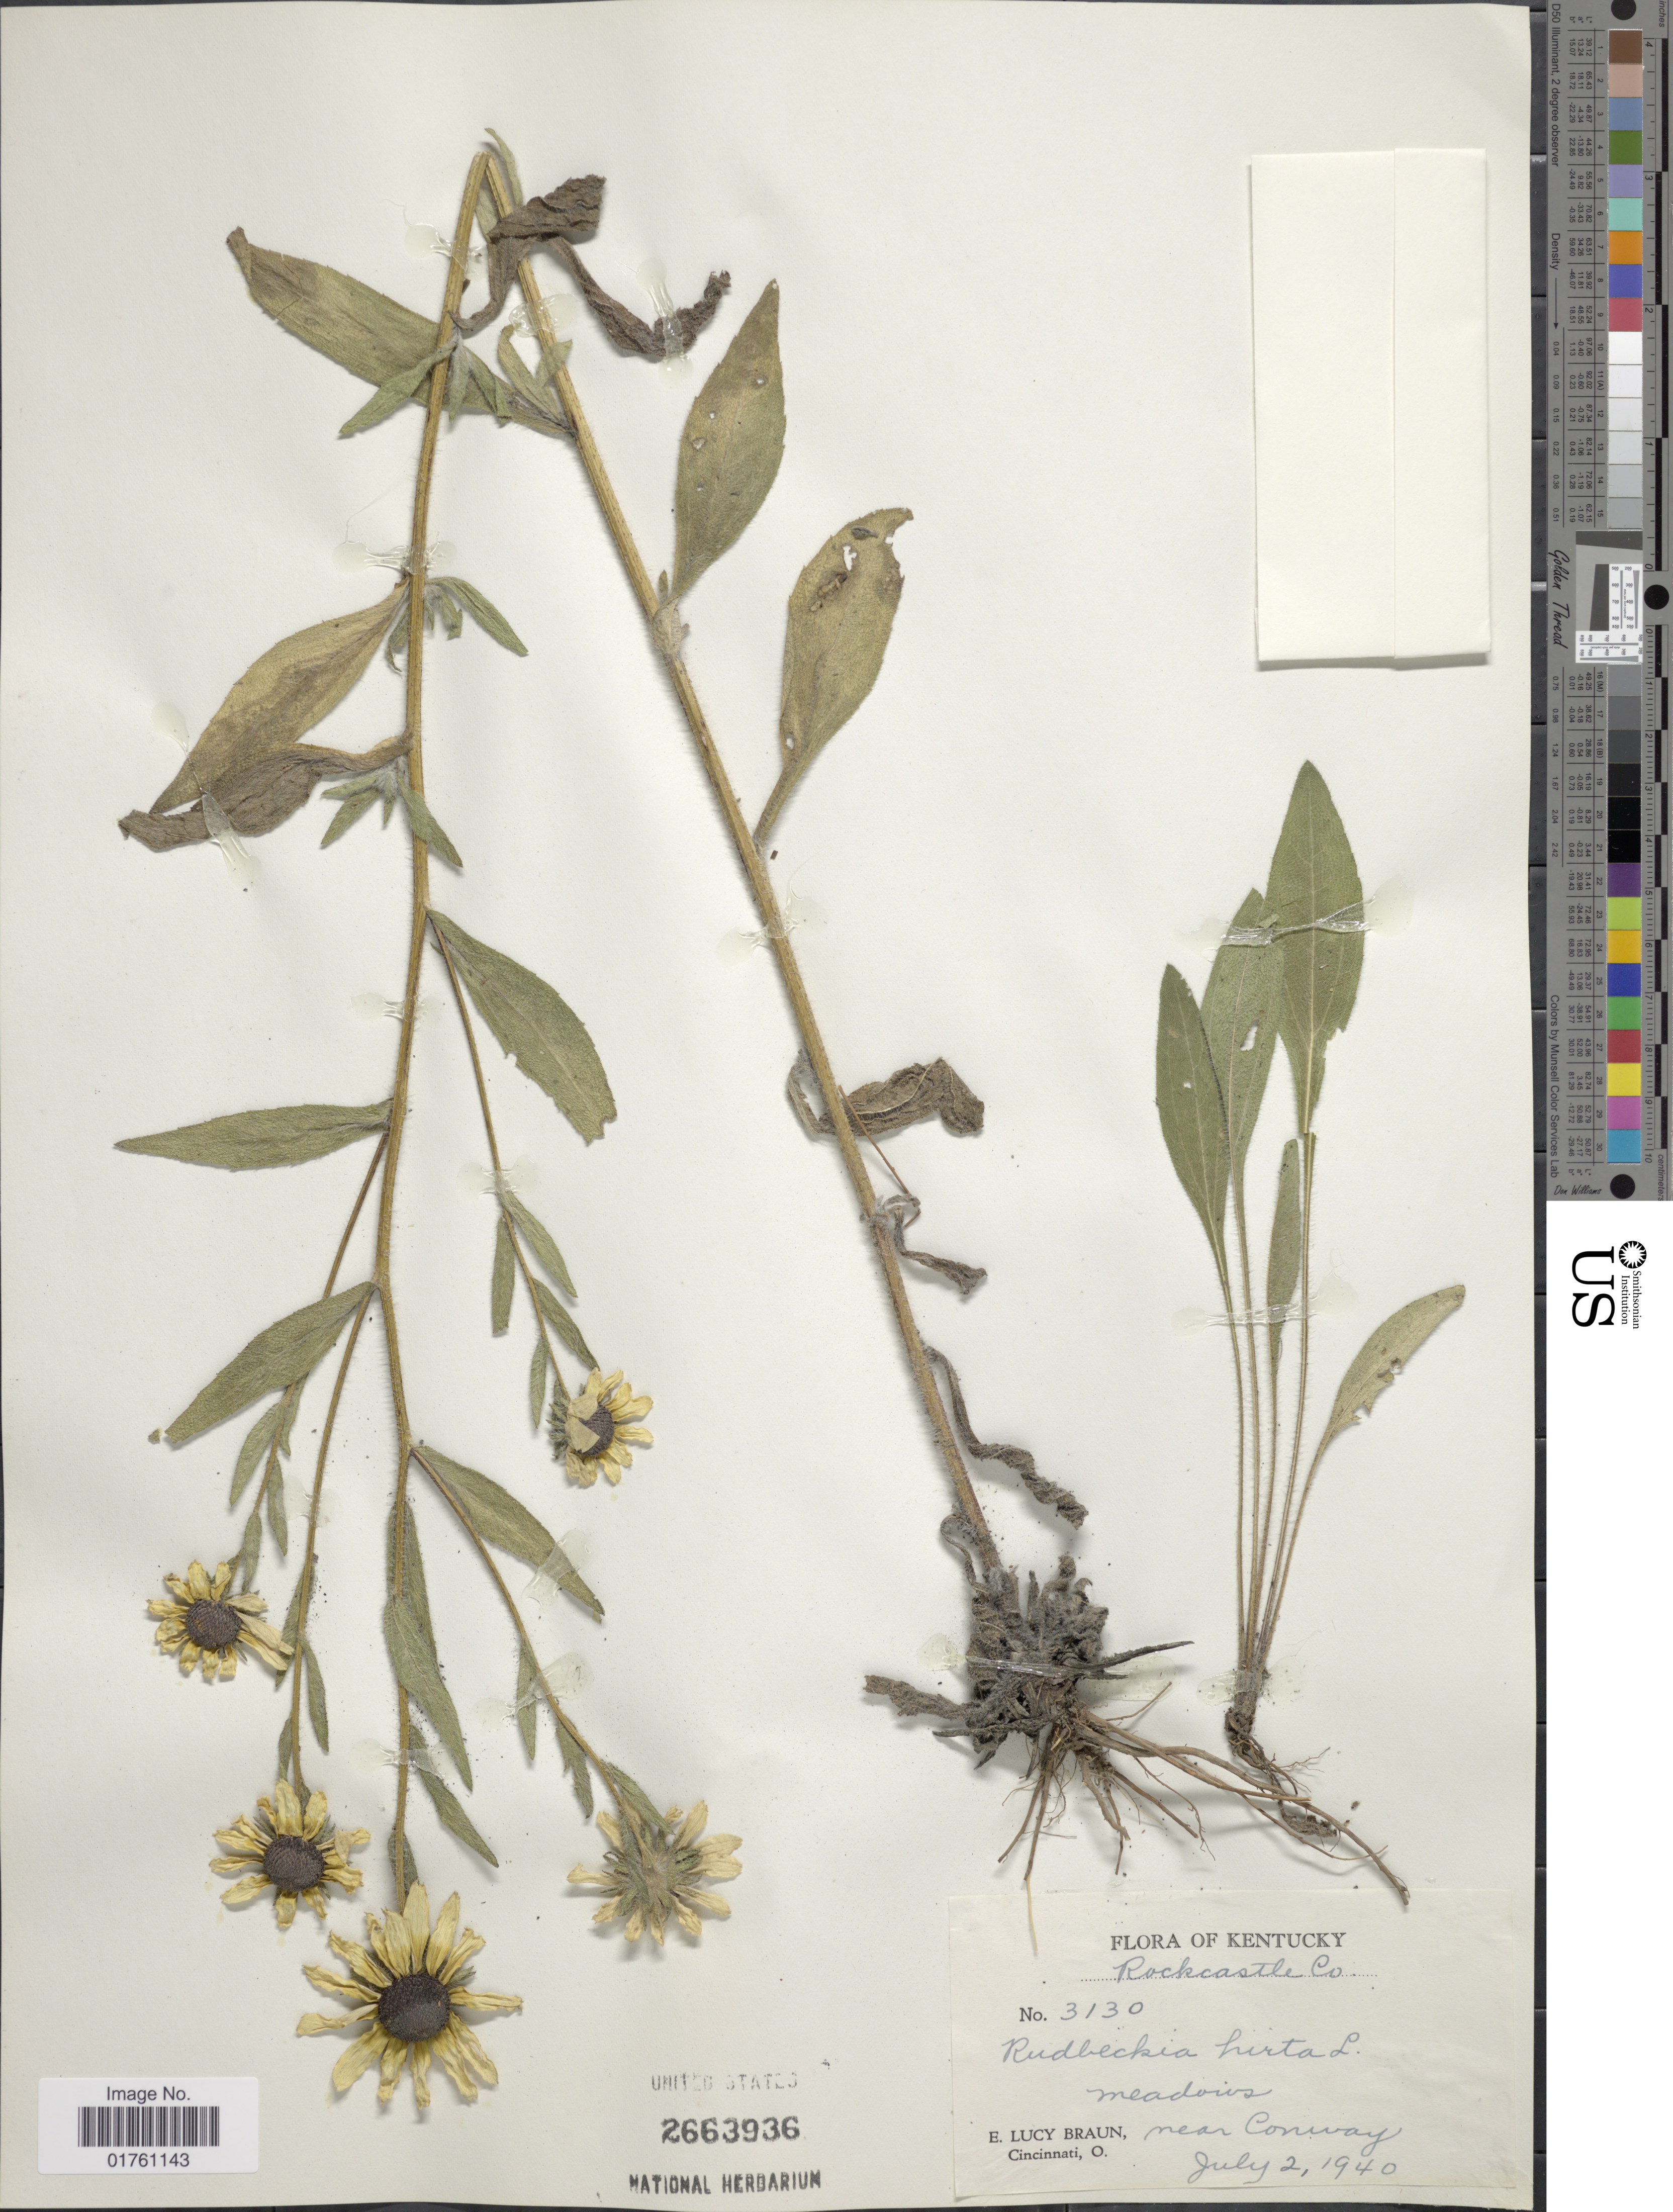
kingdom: Plantae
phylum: Tracheophyta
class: Magnoliopsida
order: Asterales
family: Asteraceae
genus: Rudbeckia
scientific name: Rudbeckia hirta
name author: L.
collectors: E. L. Braun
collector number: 3130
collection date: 1940-07-02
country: United States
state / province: Kentucky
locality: Rockcastle Co, meadows, near Conway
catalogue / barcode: US 2663936